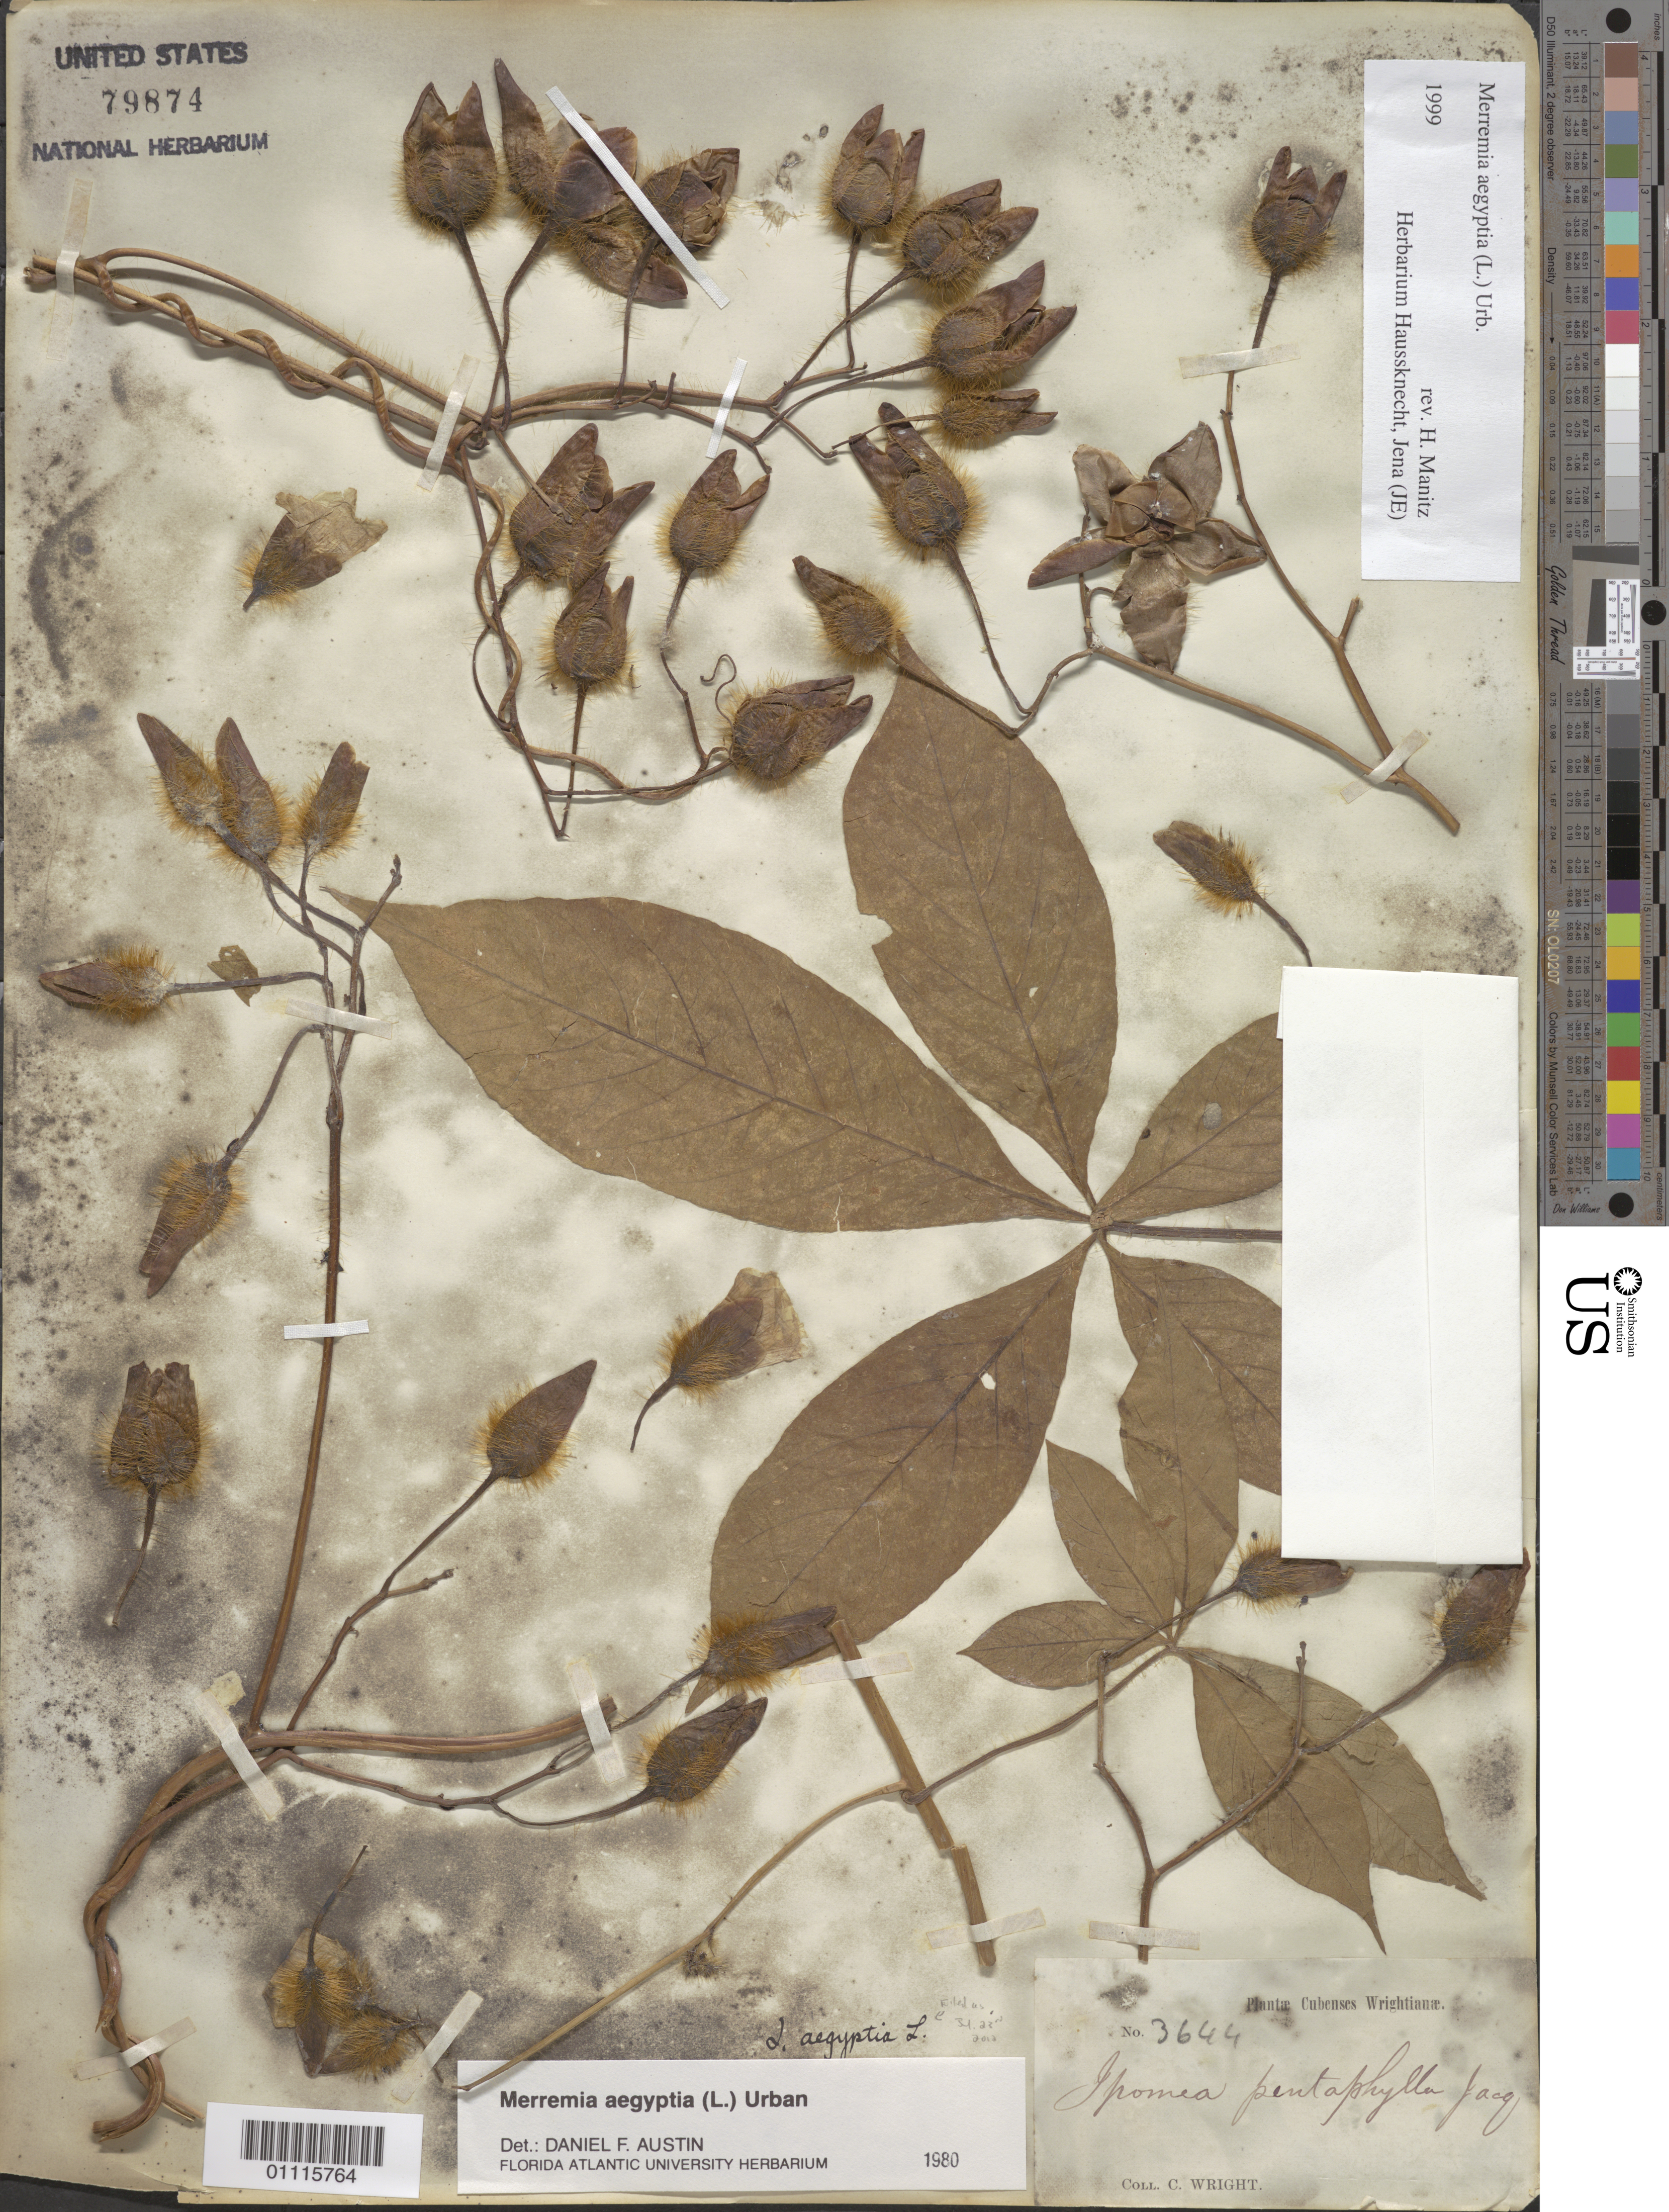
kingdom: Plantae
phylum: Tracheophyta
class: Magnoliopsida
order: Solanales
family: Convolvulaceae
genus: Distimake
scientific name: Distimake aegyptius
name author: (L.) A. R. Simões & Staples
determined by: Strong, Mark T., (BOT), Smithsonian Institution - National Museum of Natural History (UNITED STATES)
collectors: C. Wright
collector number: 3644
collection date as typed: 1800 to 1899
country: Cuba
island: Cuba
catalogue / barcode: US 79874